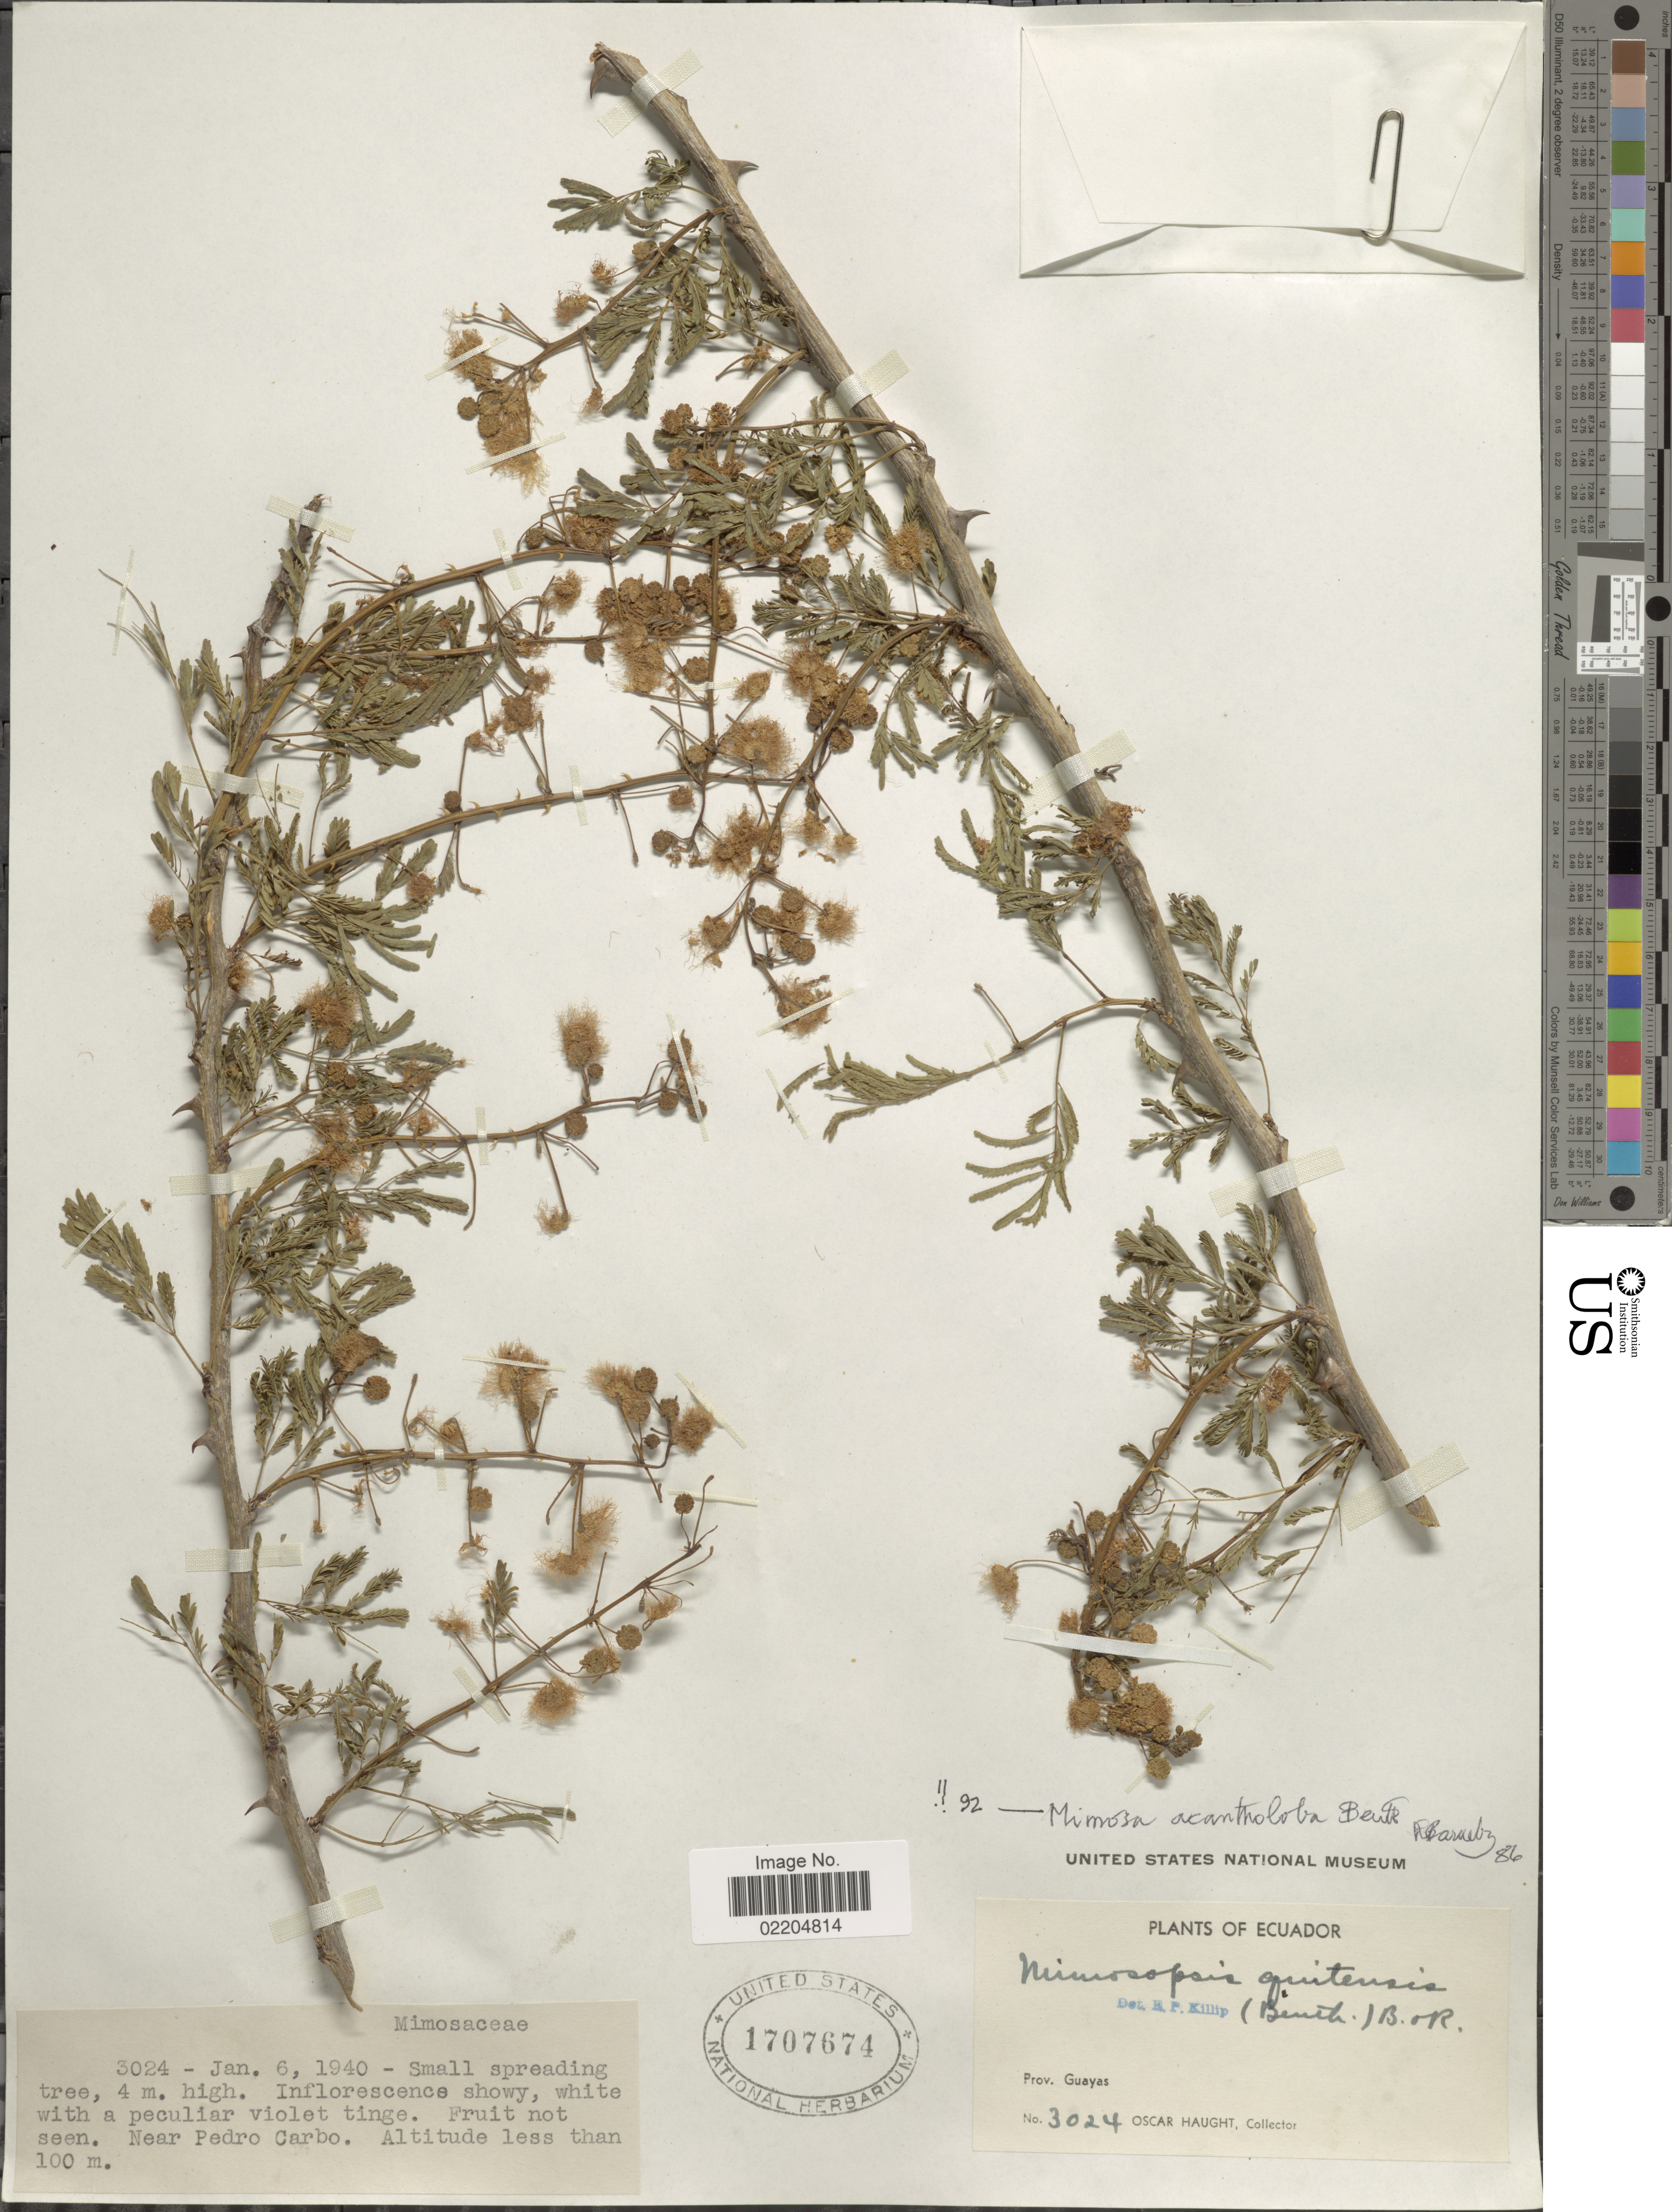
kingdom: Plantae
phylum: Tracheophyta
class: Magnoliopsida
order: Fabales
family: Fabaceae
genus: Mimosa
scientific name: Mimosa acantholoba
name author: (Willd.) Poir.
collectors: O. Haught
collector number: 3024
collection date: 1940-01-06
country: Ecuador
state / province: Guayas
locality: Prov. Guayas. Near Pedro Carbo.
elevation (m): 100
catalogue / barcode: US 1707674